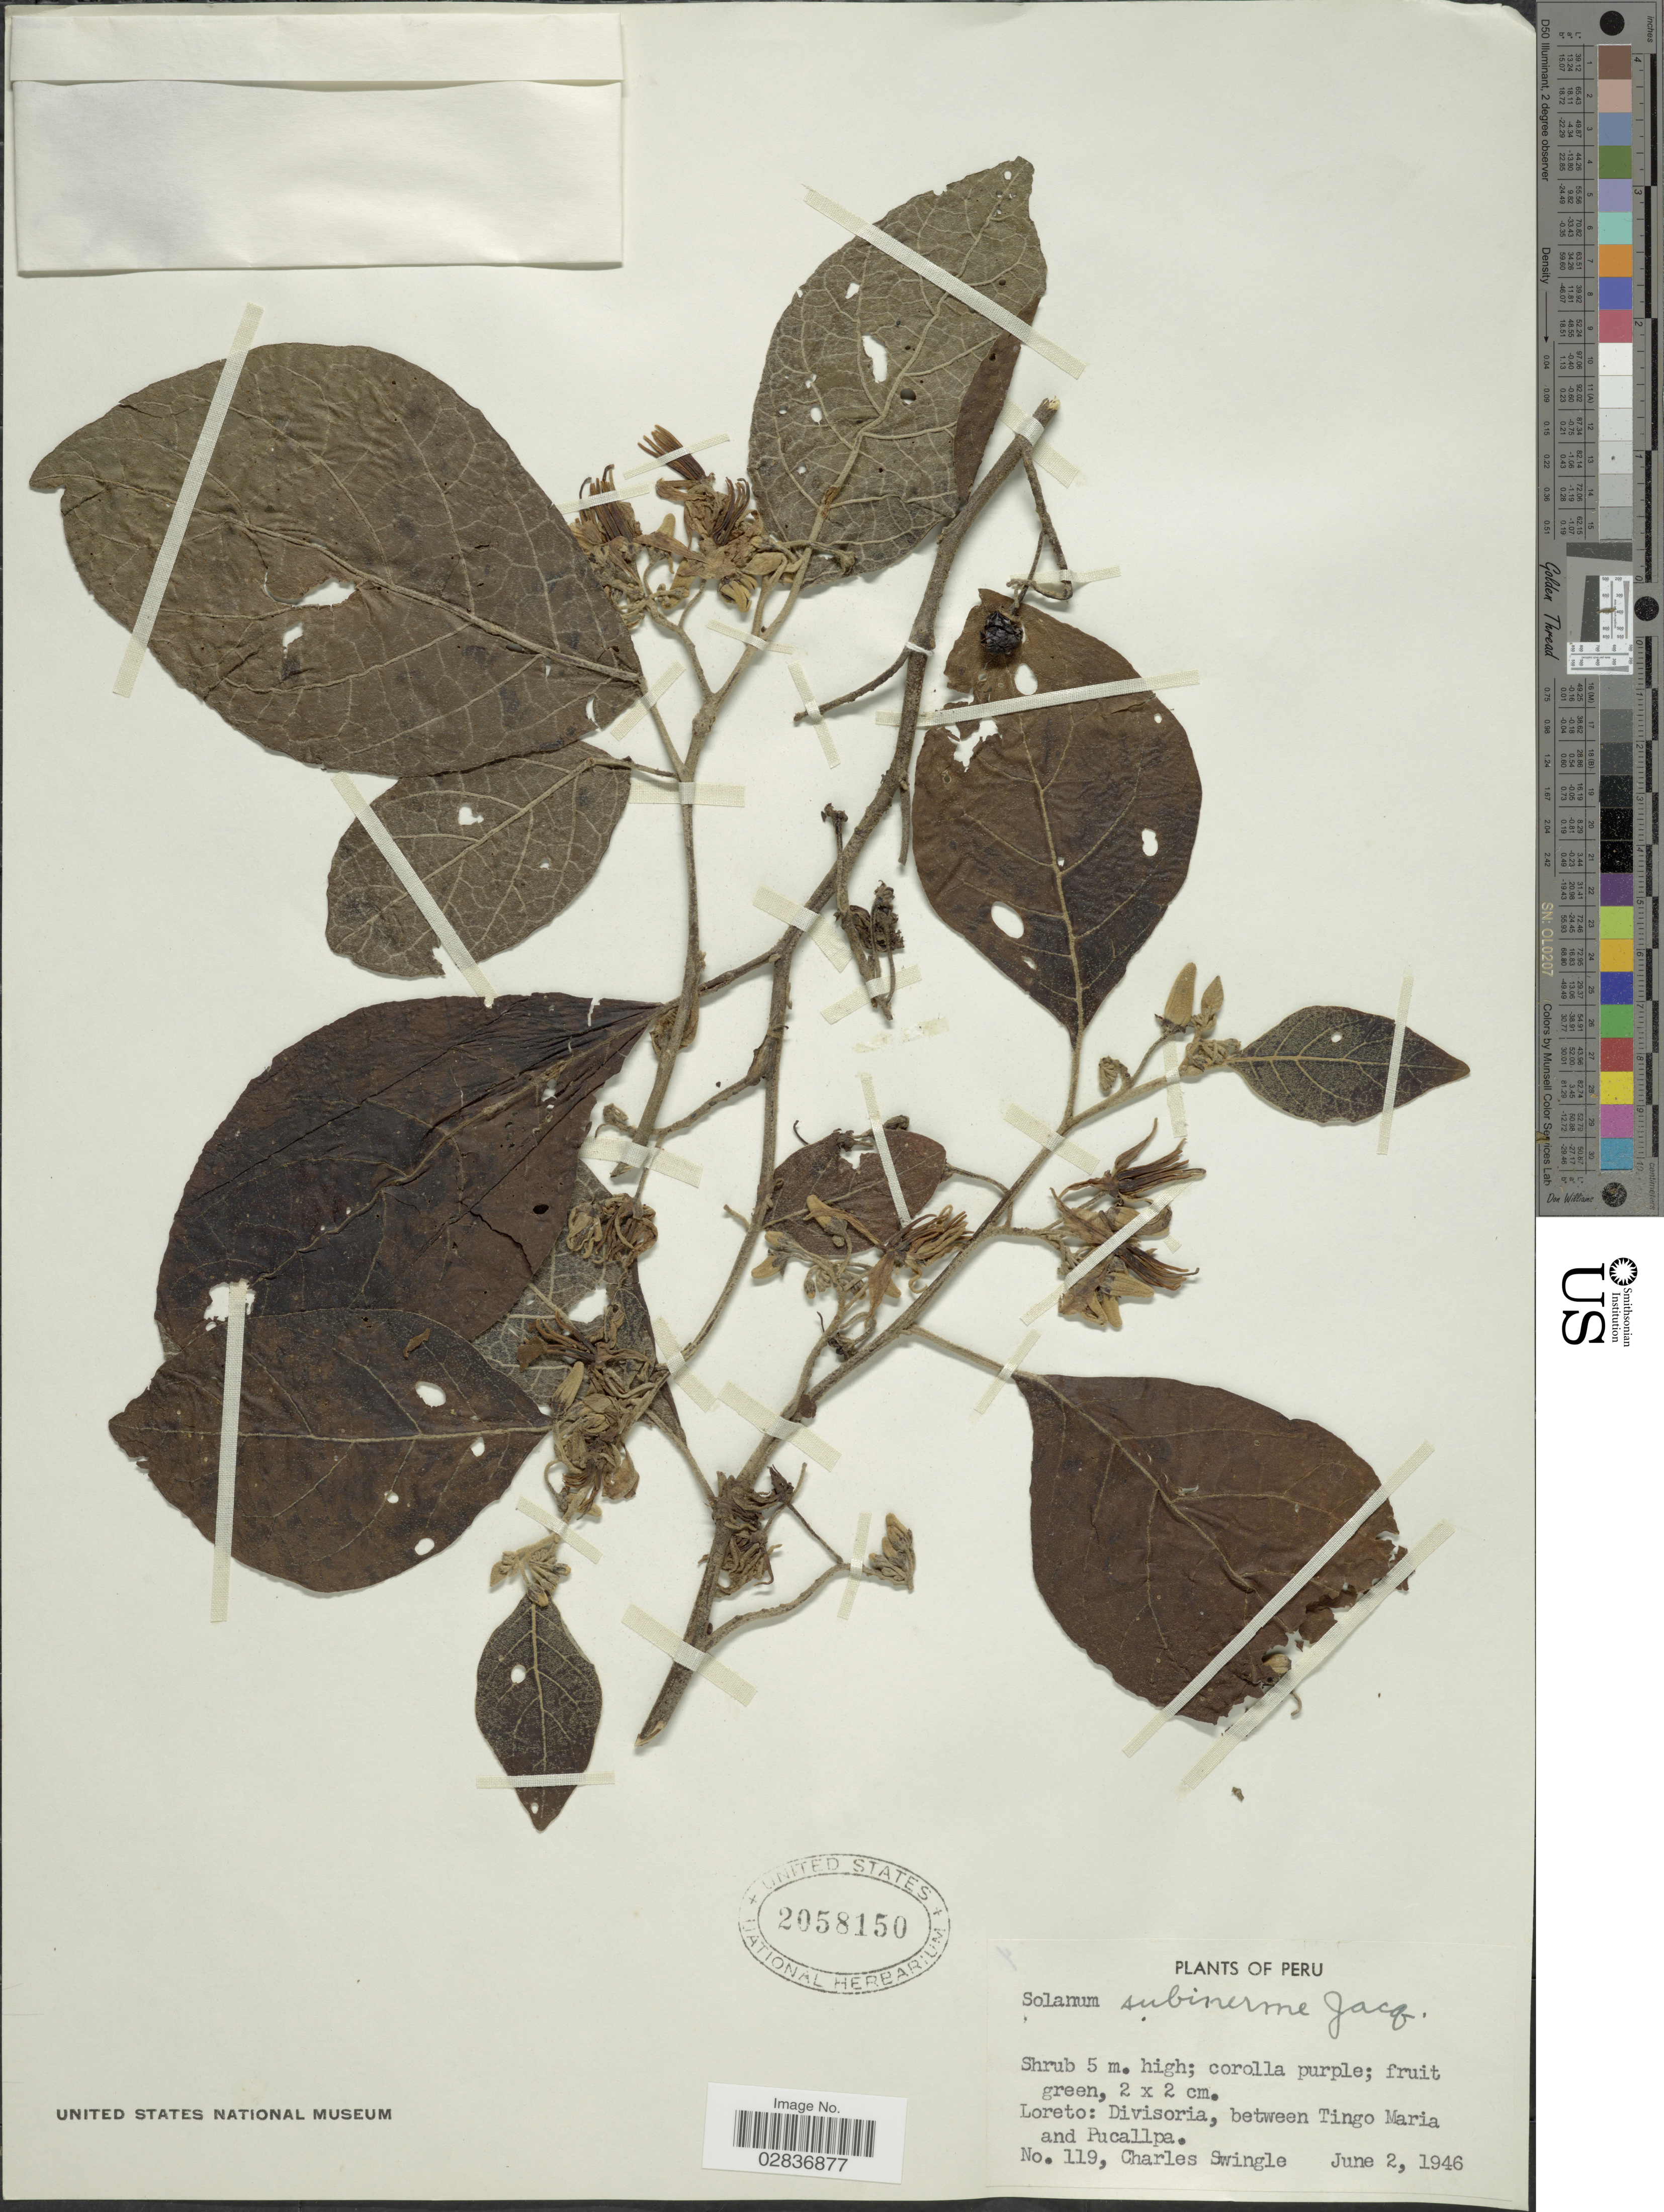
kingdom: Plantae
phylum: Tracheophyta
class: Magnoliopsida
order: Solanales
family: Solanaceae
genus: Solanum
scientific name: Solanum subinerme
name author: Jacq.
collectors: C. Swingle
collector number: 119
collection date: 1946-06-02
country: Peru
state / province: Loreto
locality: Divisoria, between Tingo Maria and Pucallpa.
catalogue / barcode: US 2058150